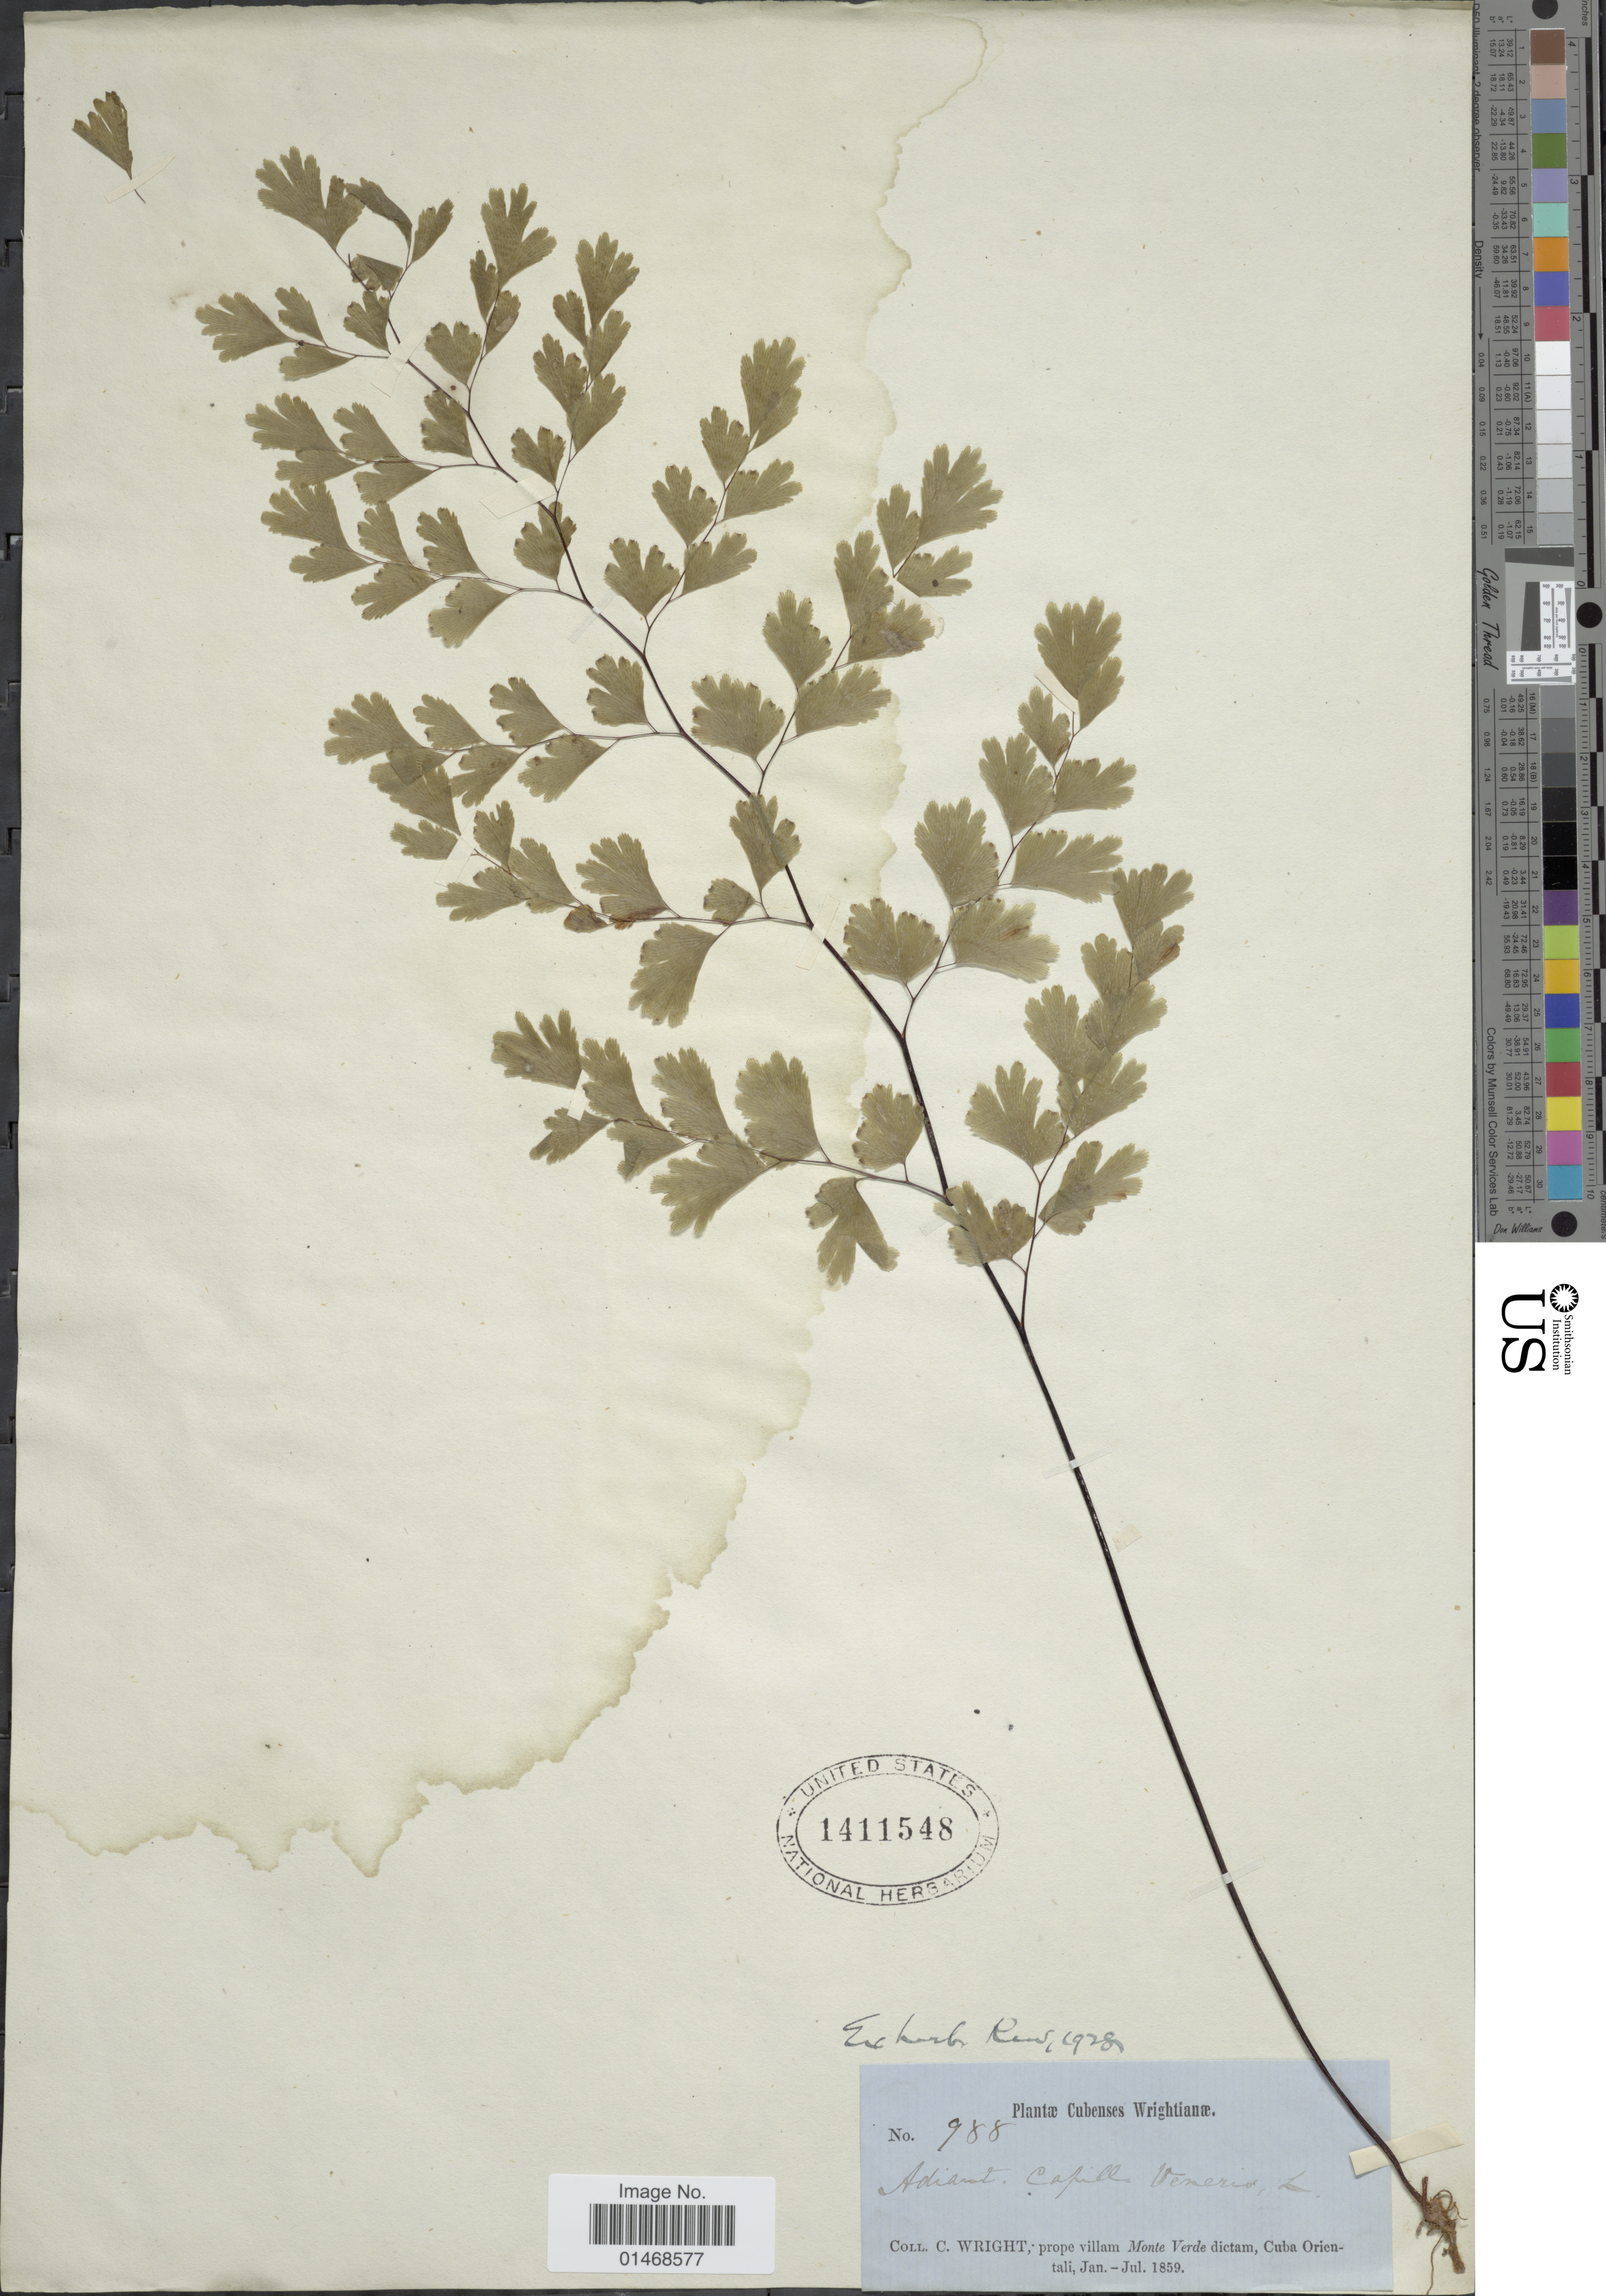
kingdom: Plantae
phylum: Tracheophyta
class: Polypodiopsida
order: Polypodiales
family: Pteridaceae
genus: Adiantum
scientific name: Adiantum capillus-veneris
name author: L.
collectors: C. Wright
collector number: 988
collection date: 1859-01/1859-07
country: Cuba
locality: Prope villam Monte Verde dictam, Cuba Orientali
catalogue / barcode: US 1411548